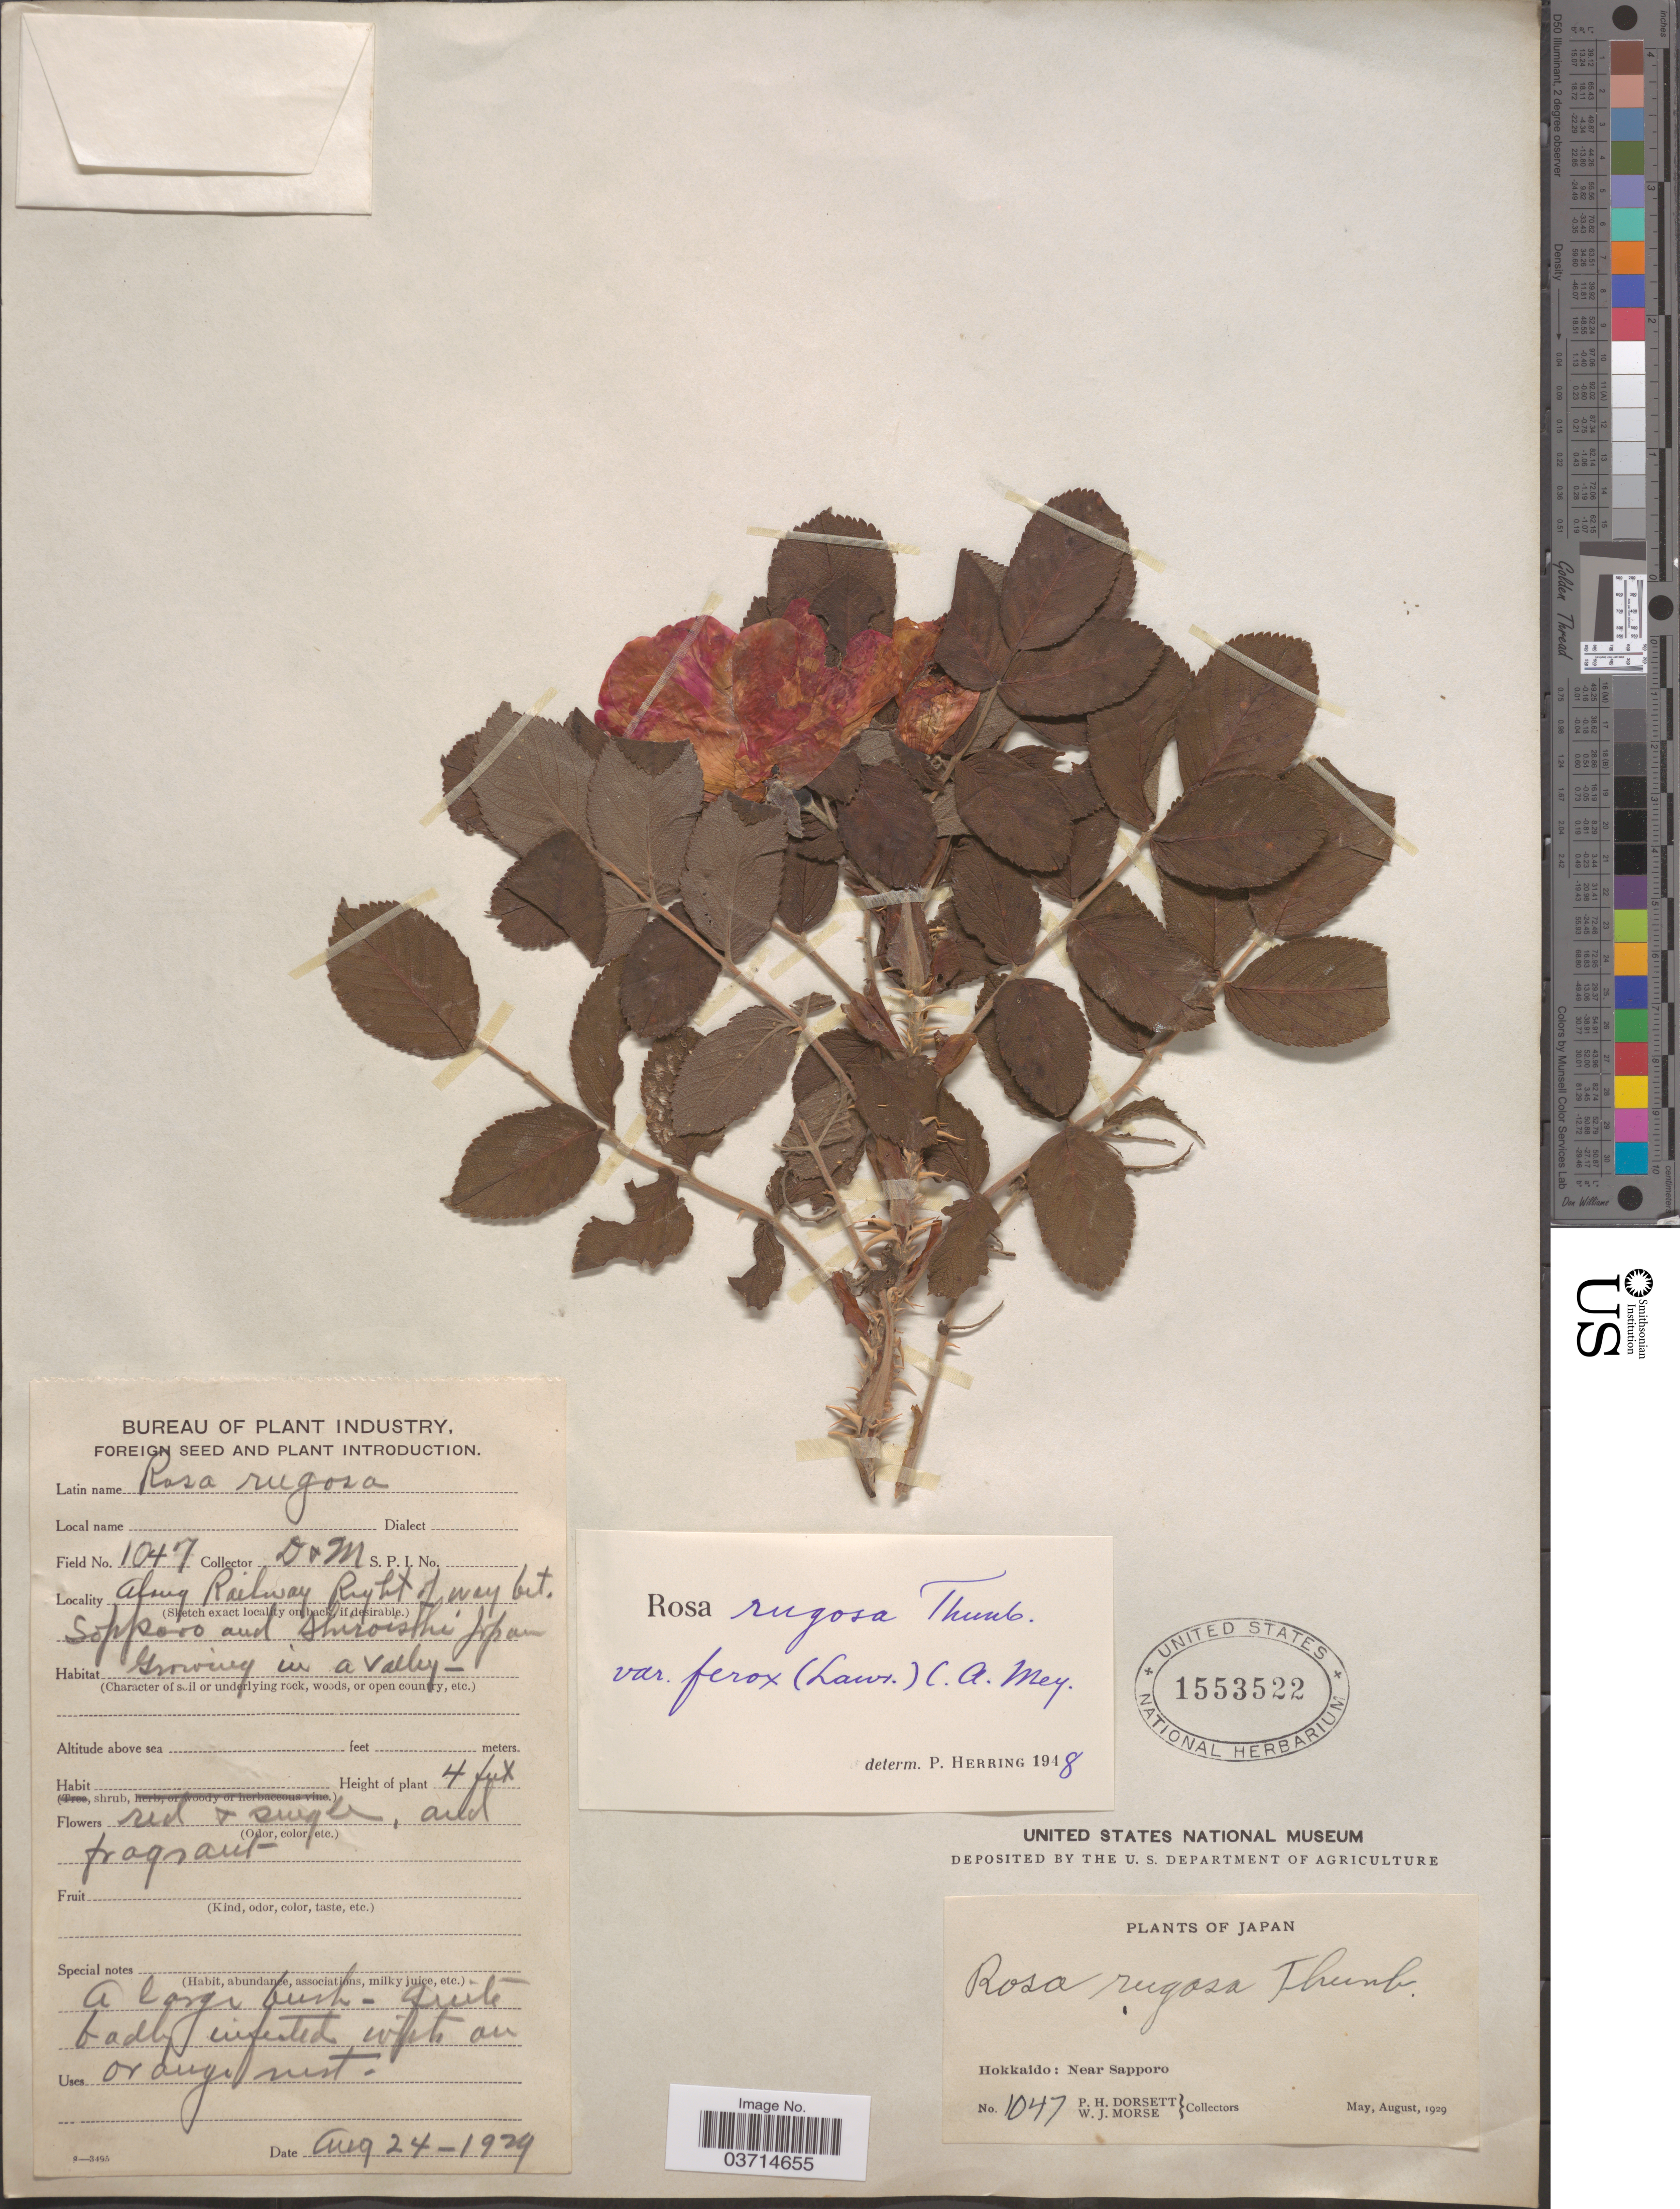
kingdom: Plantae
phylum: Tracheophyta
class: Magnoliopsida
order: Rosales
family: Rosaceae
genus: Rosa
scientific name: Rosa rugosa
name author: Thunb.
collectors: P. H. Dorsett & W. J. Morse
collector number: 1047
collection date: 1929-08-24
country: Japan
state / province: Hokkaidō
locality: Near Sapporo. Along Railway Right of way bet. Sopporo and Shiroishi.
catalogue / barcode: US 1553522